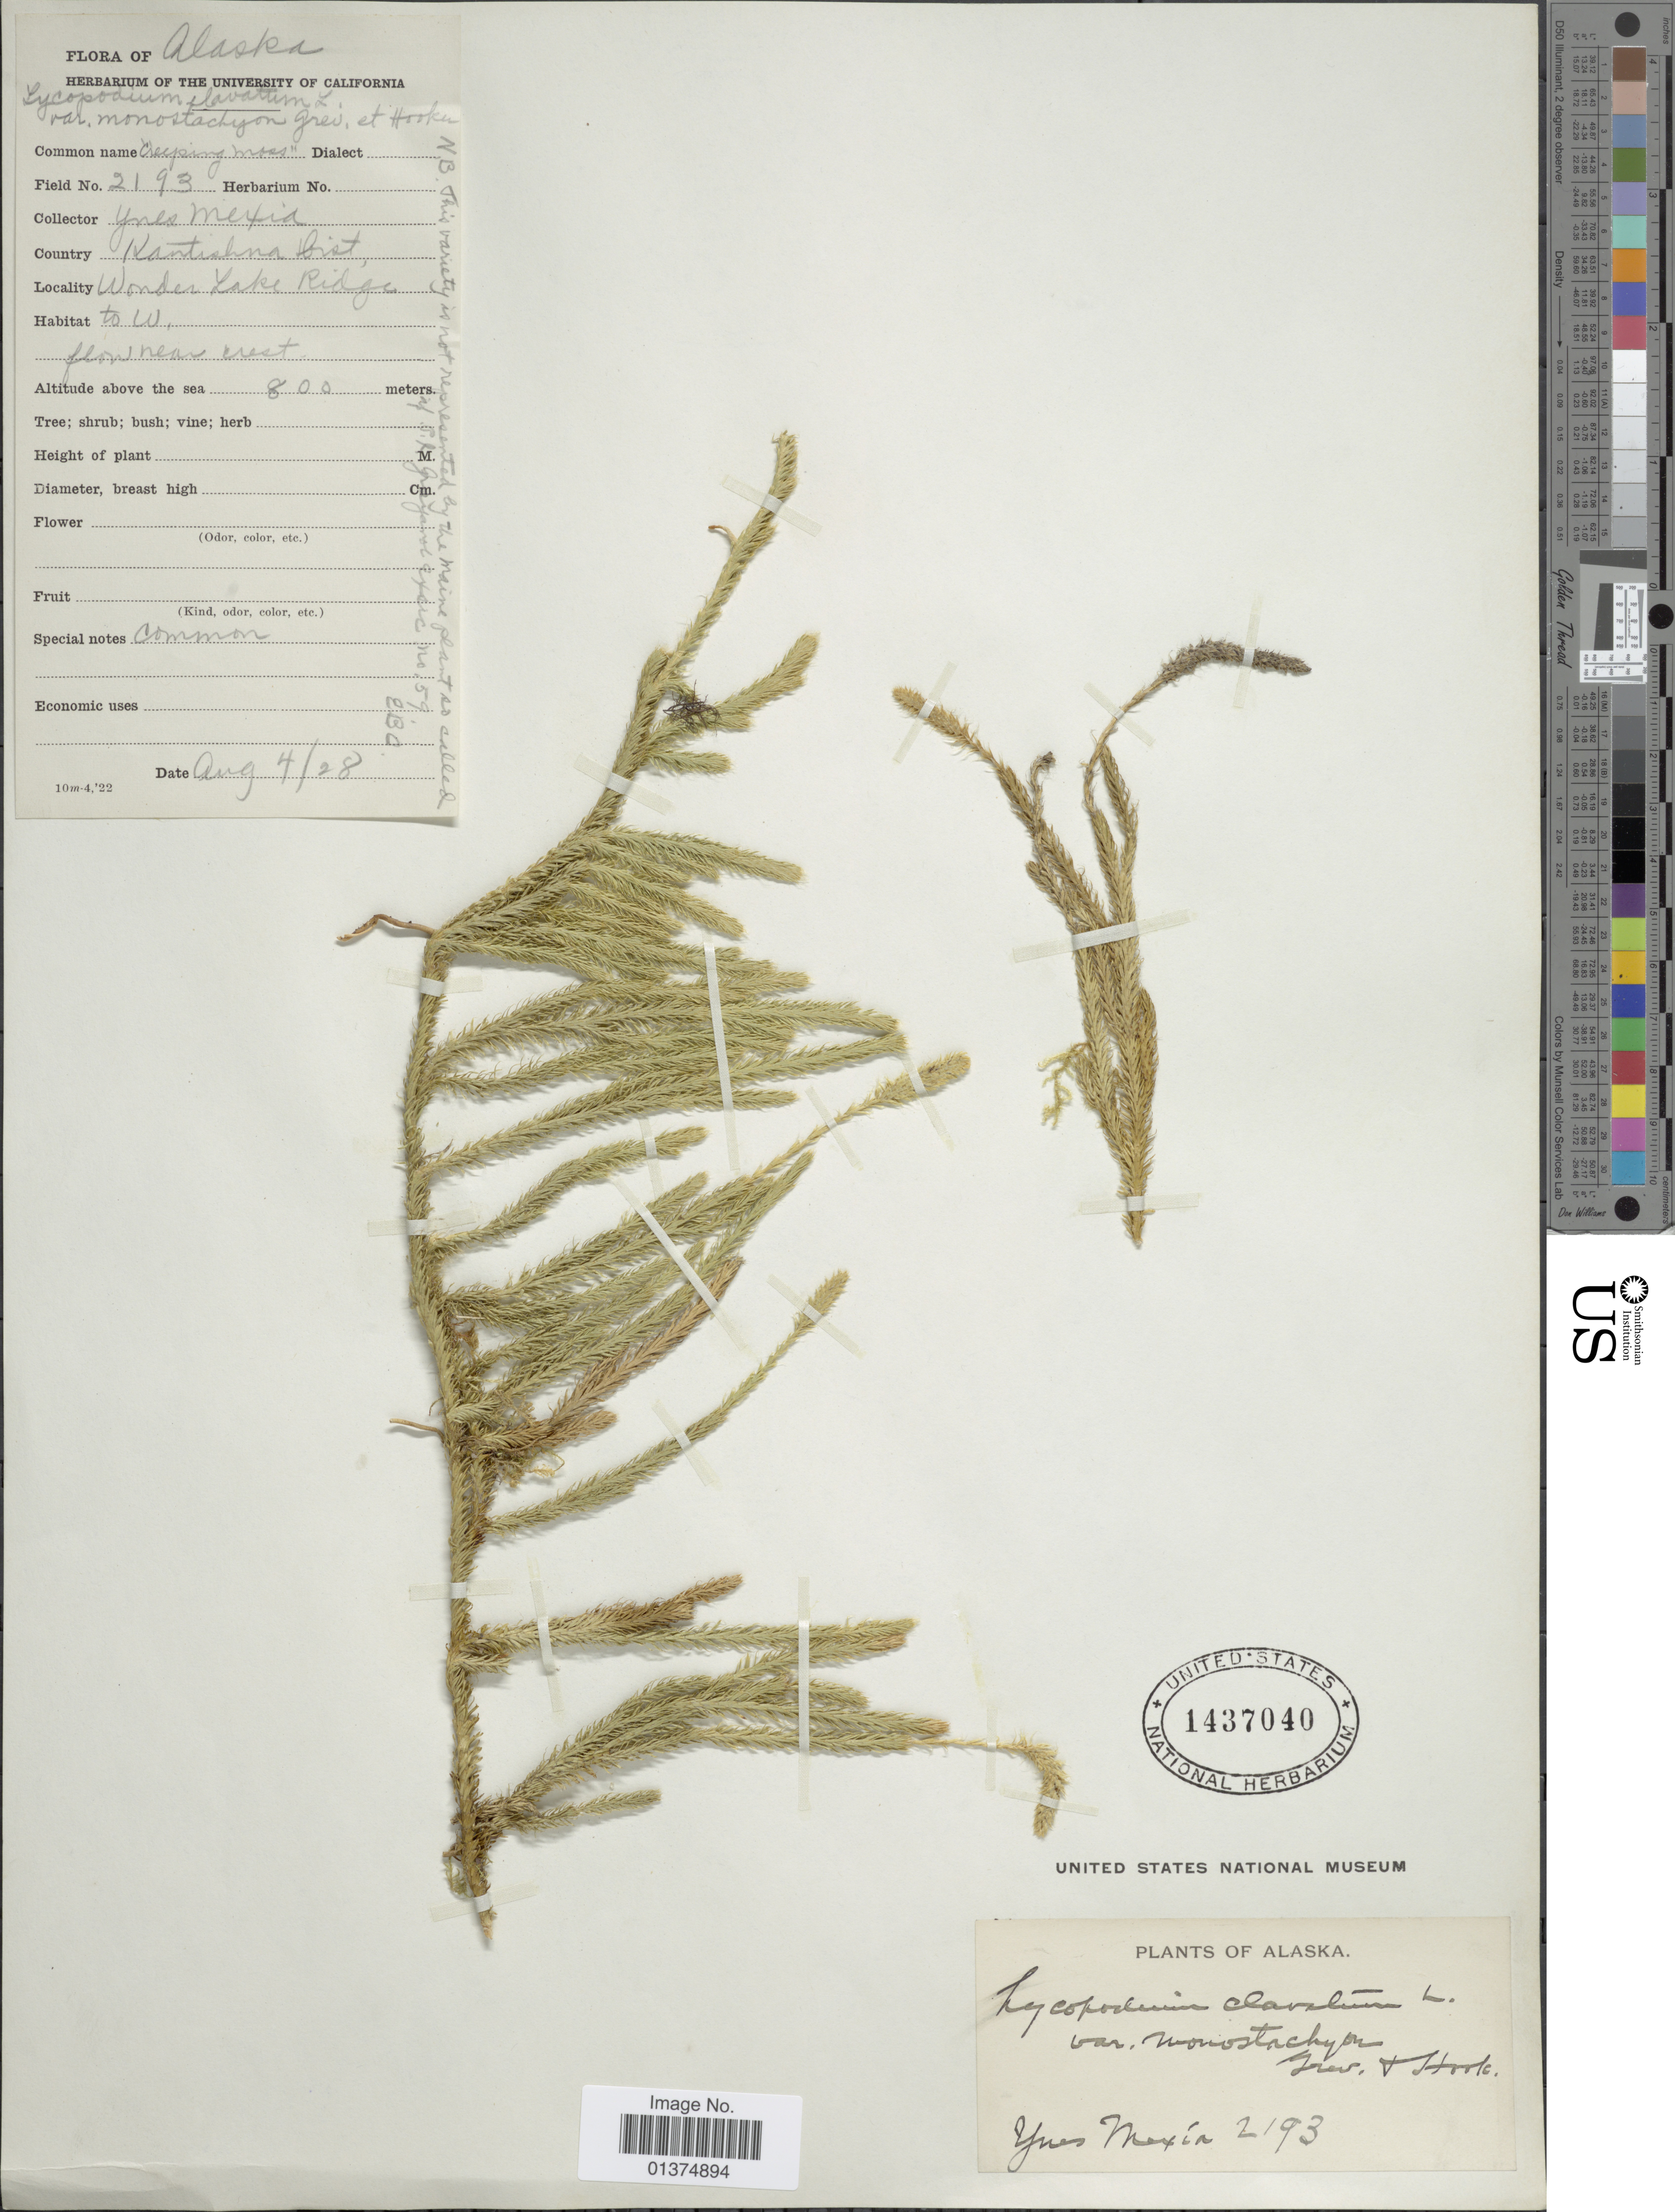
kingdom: Plantae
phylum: Tracheophyta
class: Lycopodiopsida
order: Lycopodiales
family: Lycopodiaceae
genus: Lycopodium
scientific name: Lycopodium lagopus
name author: Zinserl. ex Kuzen.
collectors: Y. Mexia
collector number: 2193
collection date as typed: Transcribed d/m/y: 4/8/28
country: United States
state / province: Alaska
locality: Kantishna Dist, Wonder Lake Ridge to W.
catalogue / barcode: US 1437040